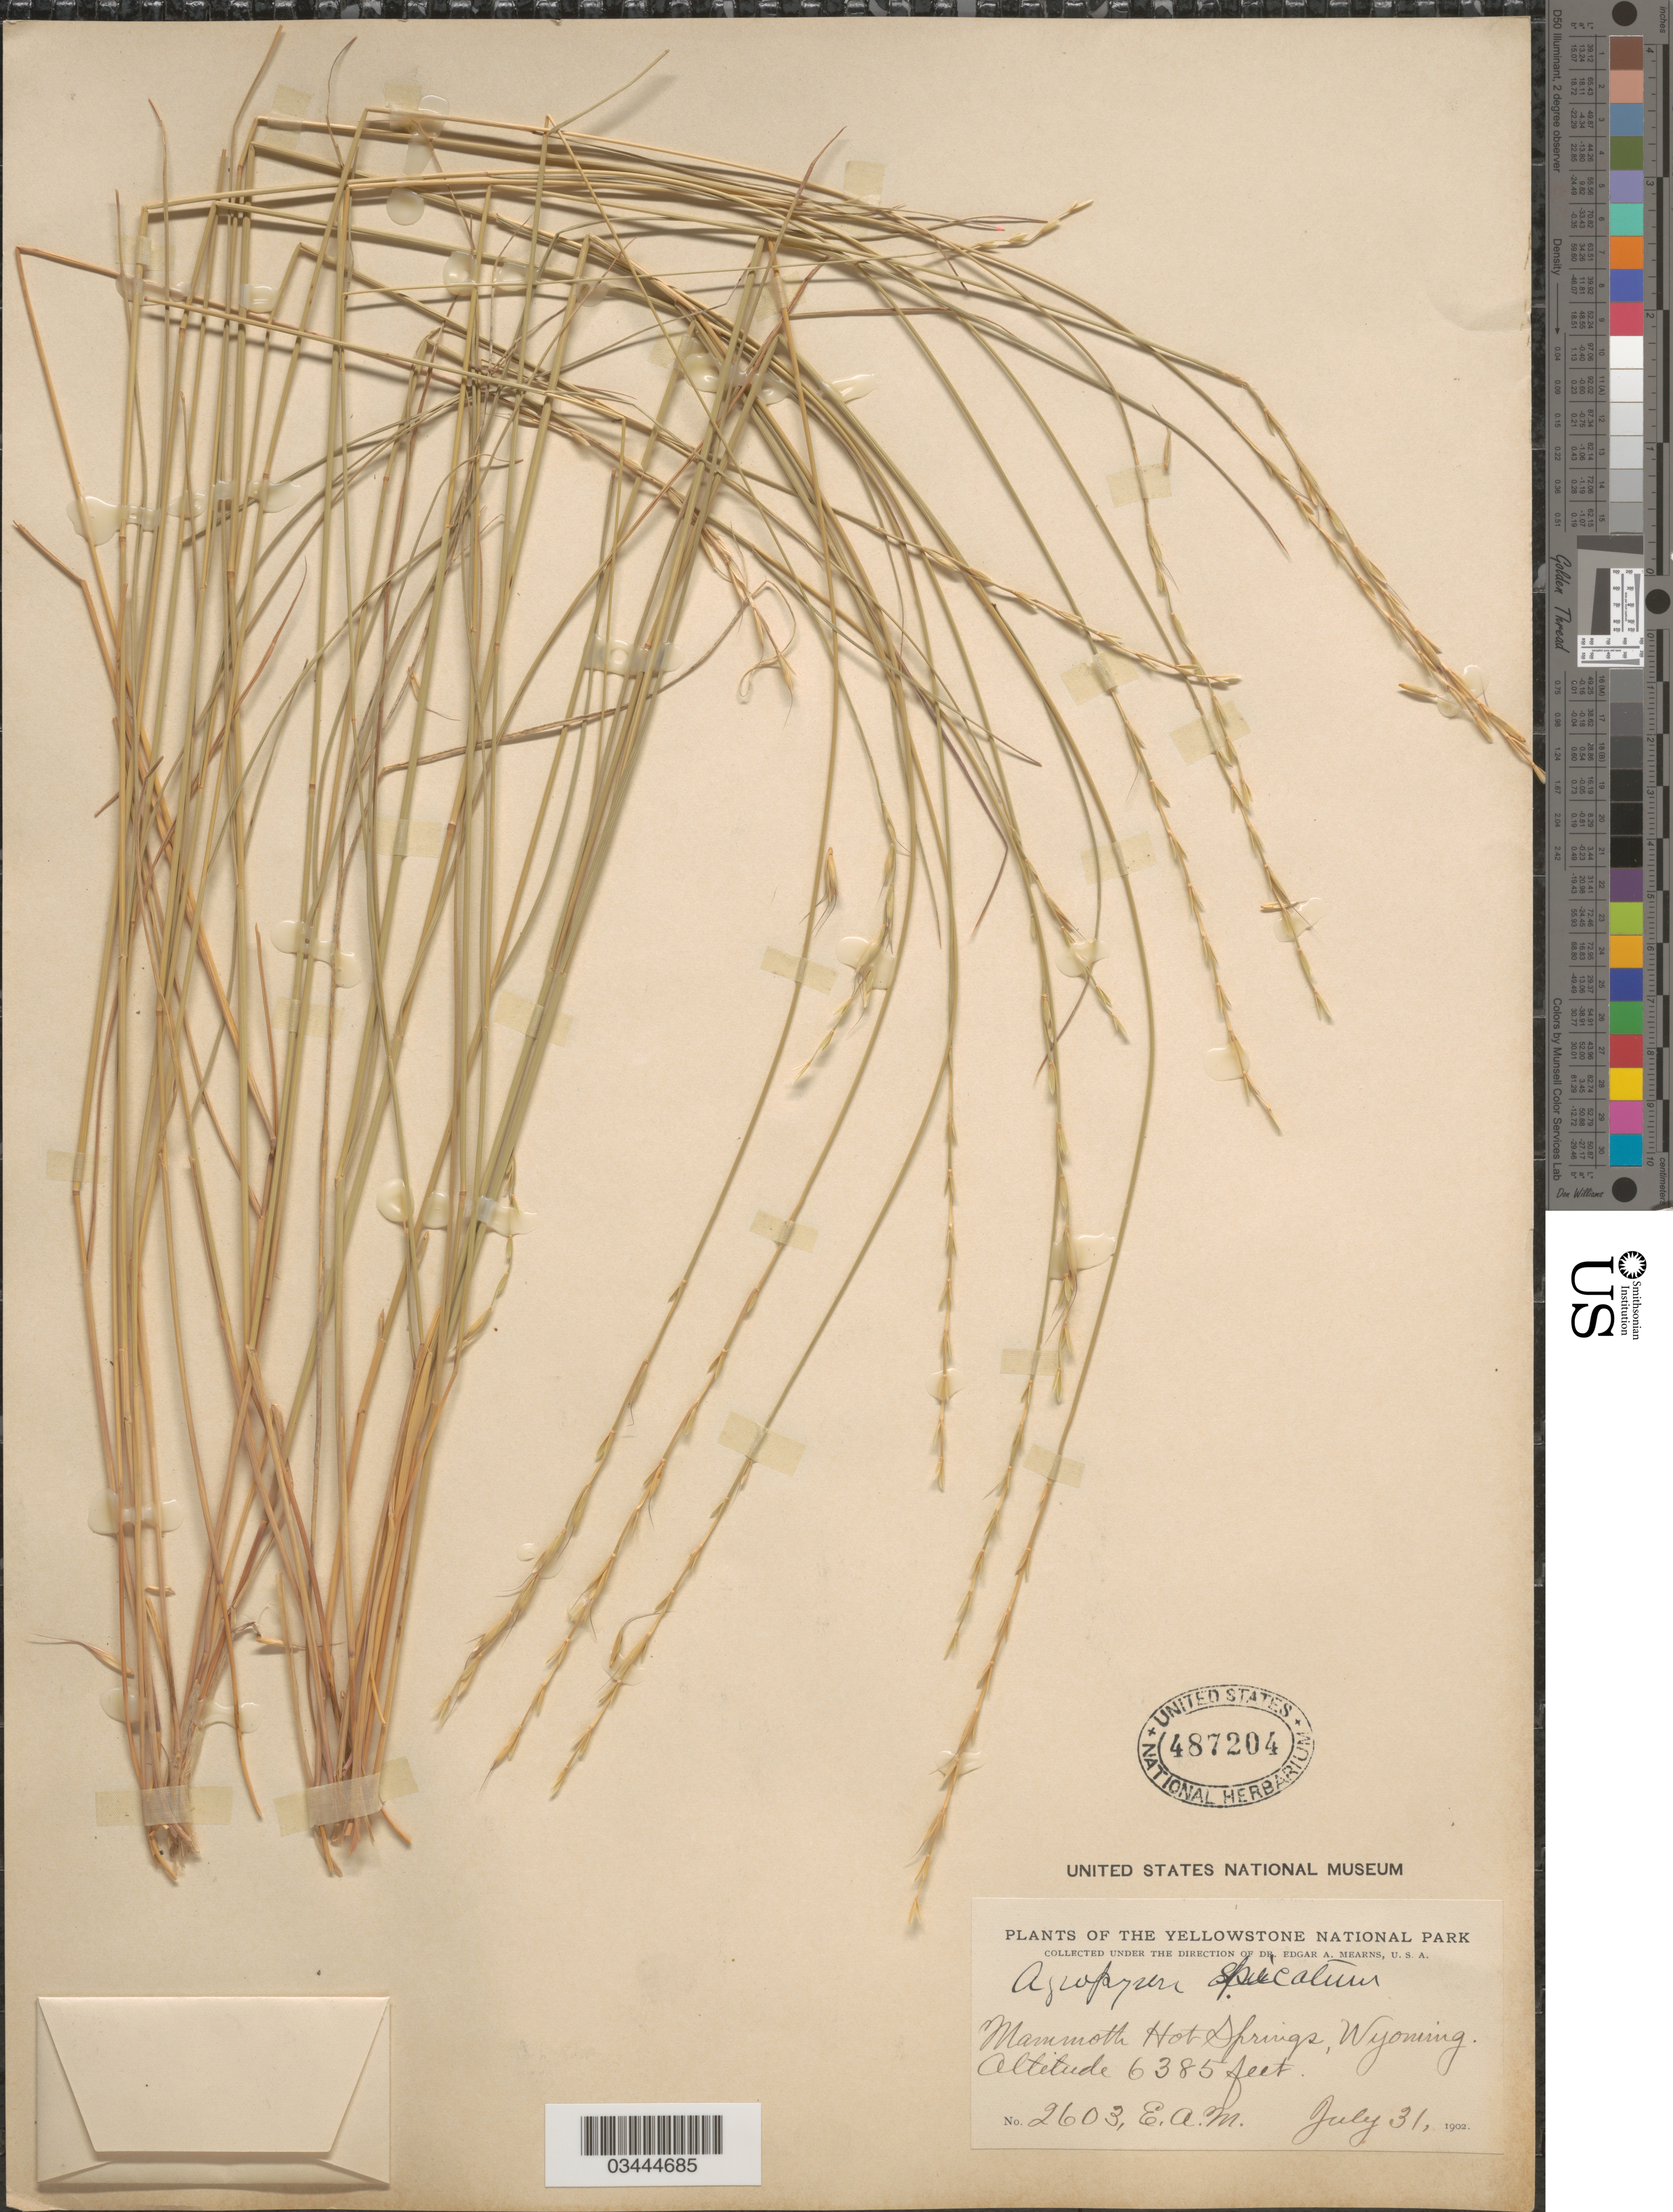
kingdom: Plantae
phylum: Tracheophyta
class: Liliopsida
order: Poales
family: Poaceae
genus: Pseudoroegneria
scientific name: Pseudoroegneria spicata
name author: (Pursh) Á. Löve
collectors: E. A. Mearns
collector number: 2603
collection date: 1902-07-31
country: United States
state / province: Wyoming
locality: The Yellowstone National Park. Mammoth Hot Springs.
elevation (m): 1946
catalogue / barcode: US 487204